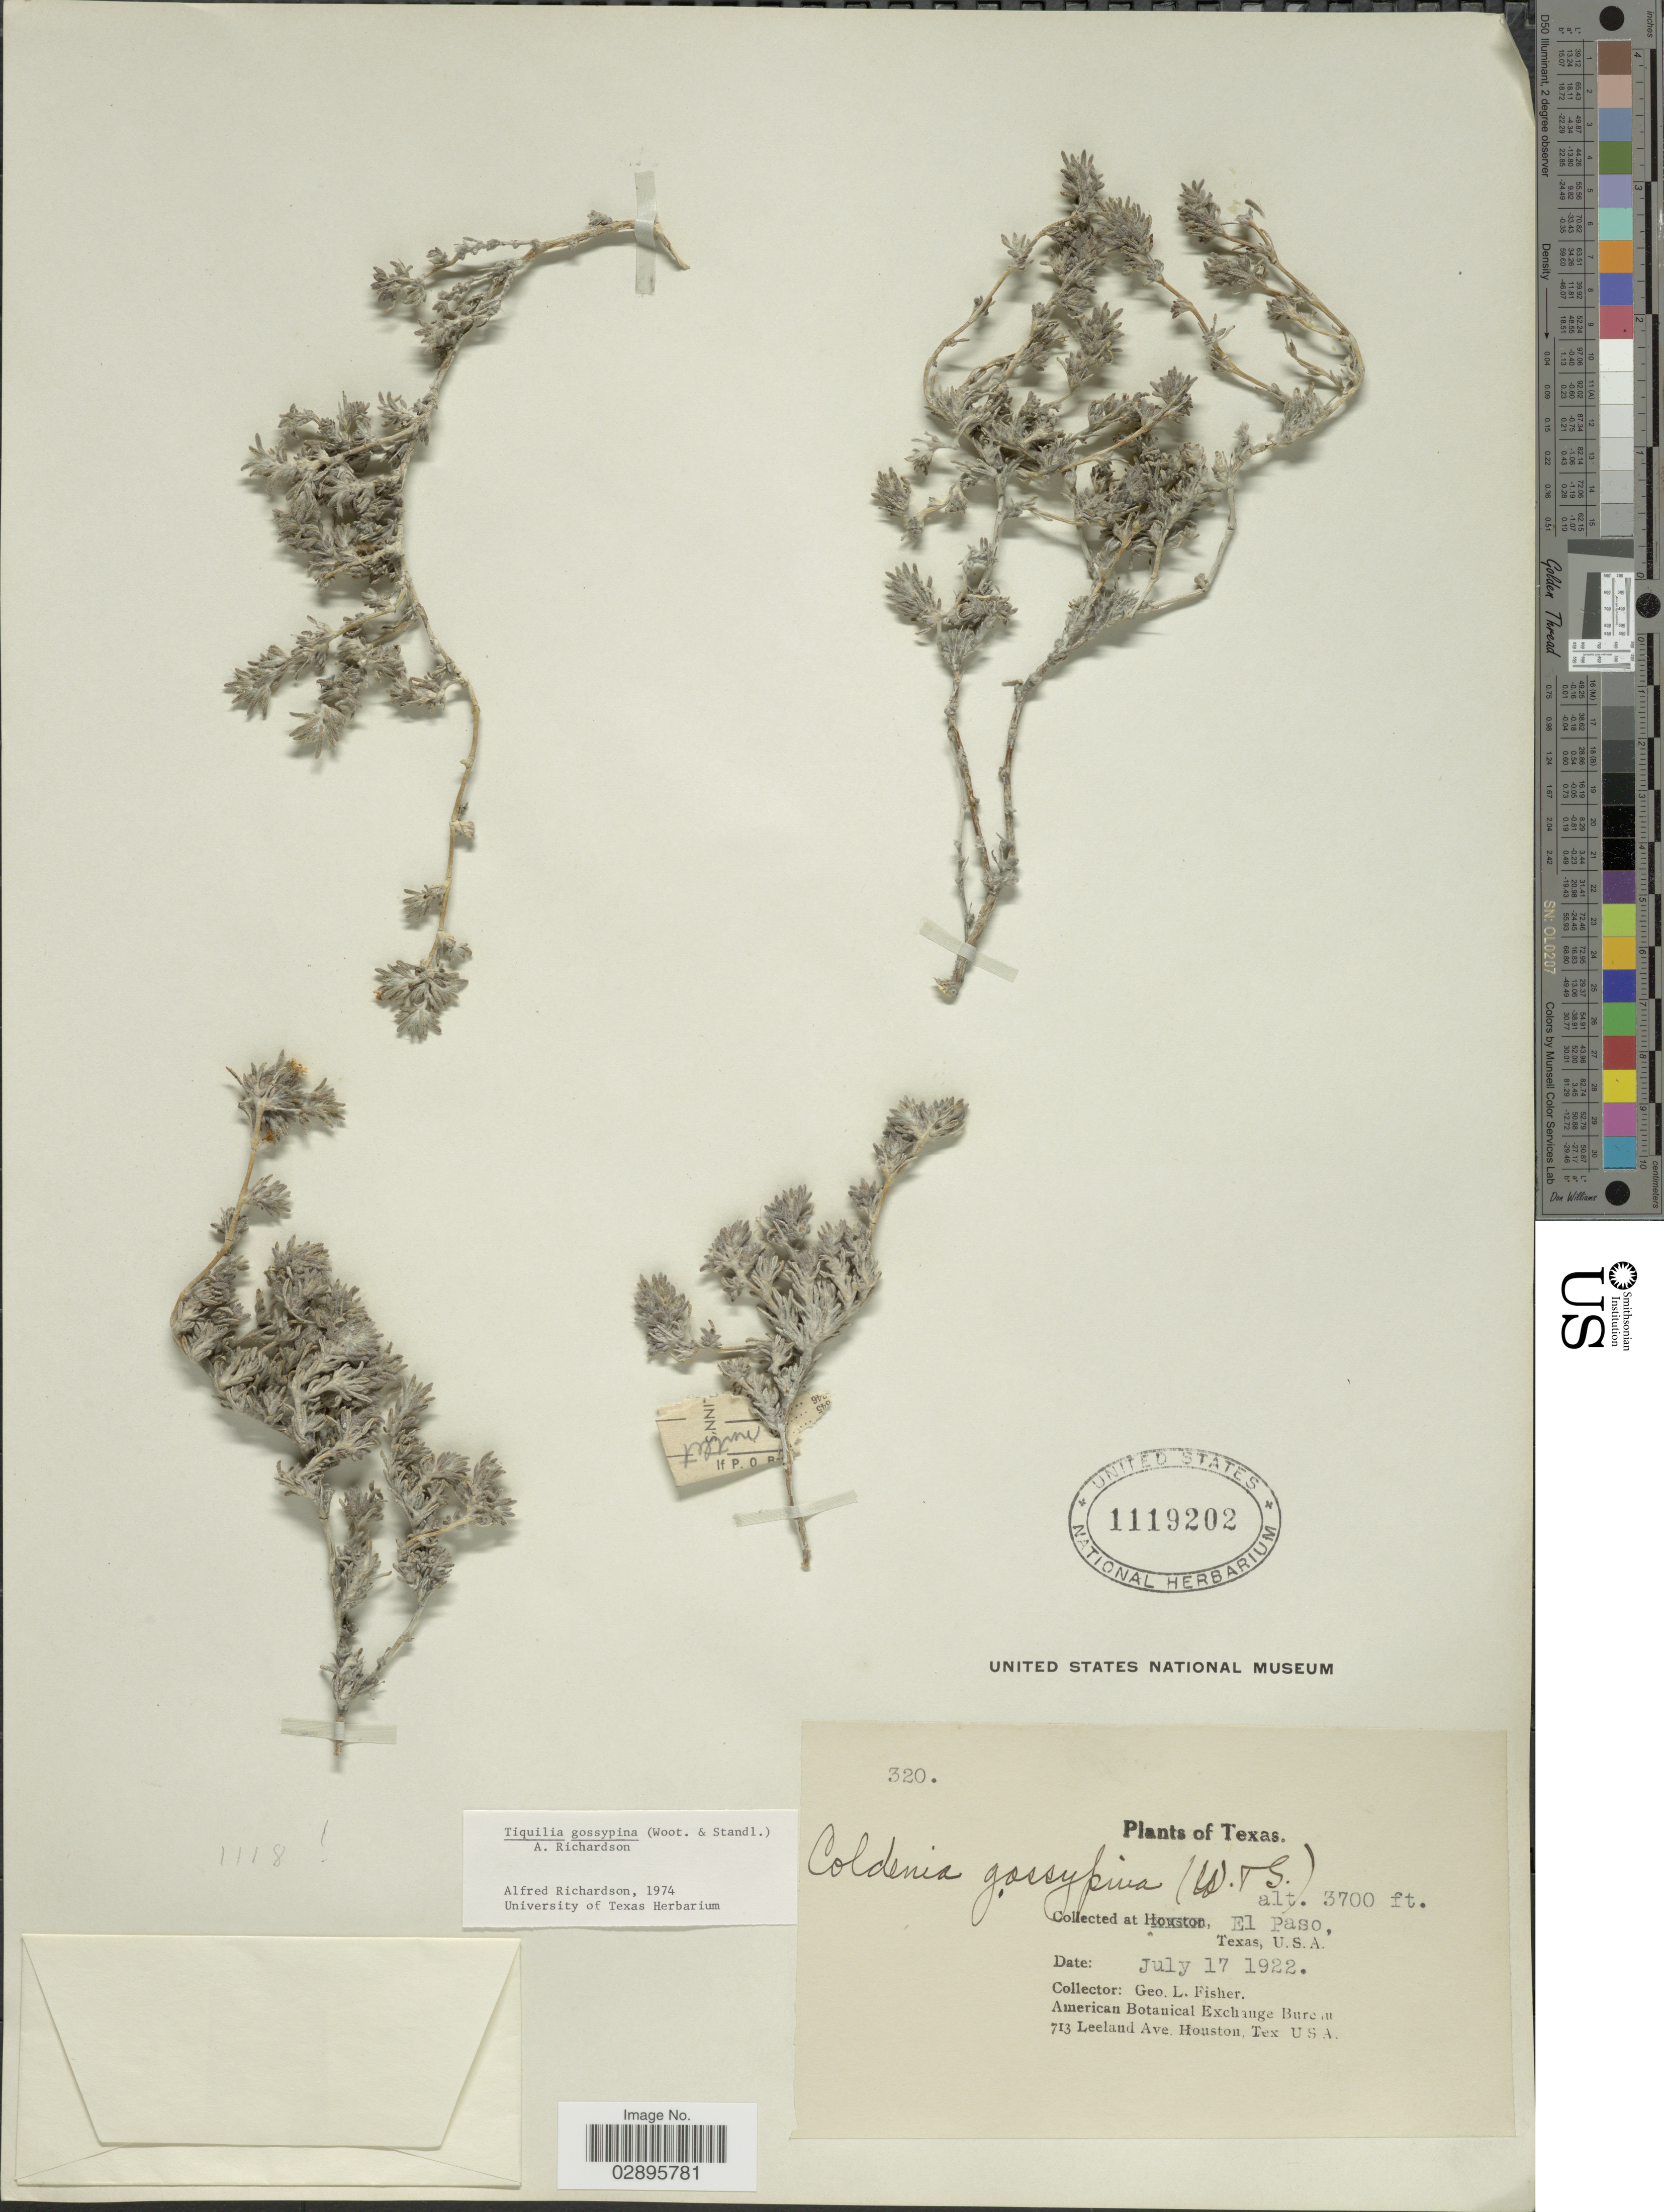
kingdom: Plantae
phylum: Tracheophyta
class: Magnoliopsida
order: Boraginales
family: Ehretiaceae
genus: Tiquilia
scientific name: Tiquilia gossypina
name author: (Wooton) A.T. Richardson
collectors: G. L. Fisher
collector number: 320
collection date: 1922-07-17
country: United States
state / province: Texas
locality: El Paso.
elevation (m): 1128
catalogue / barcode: US 1119202